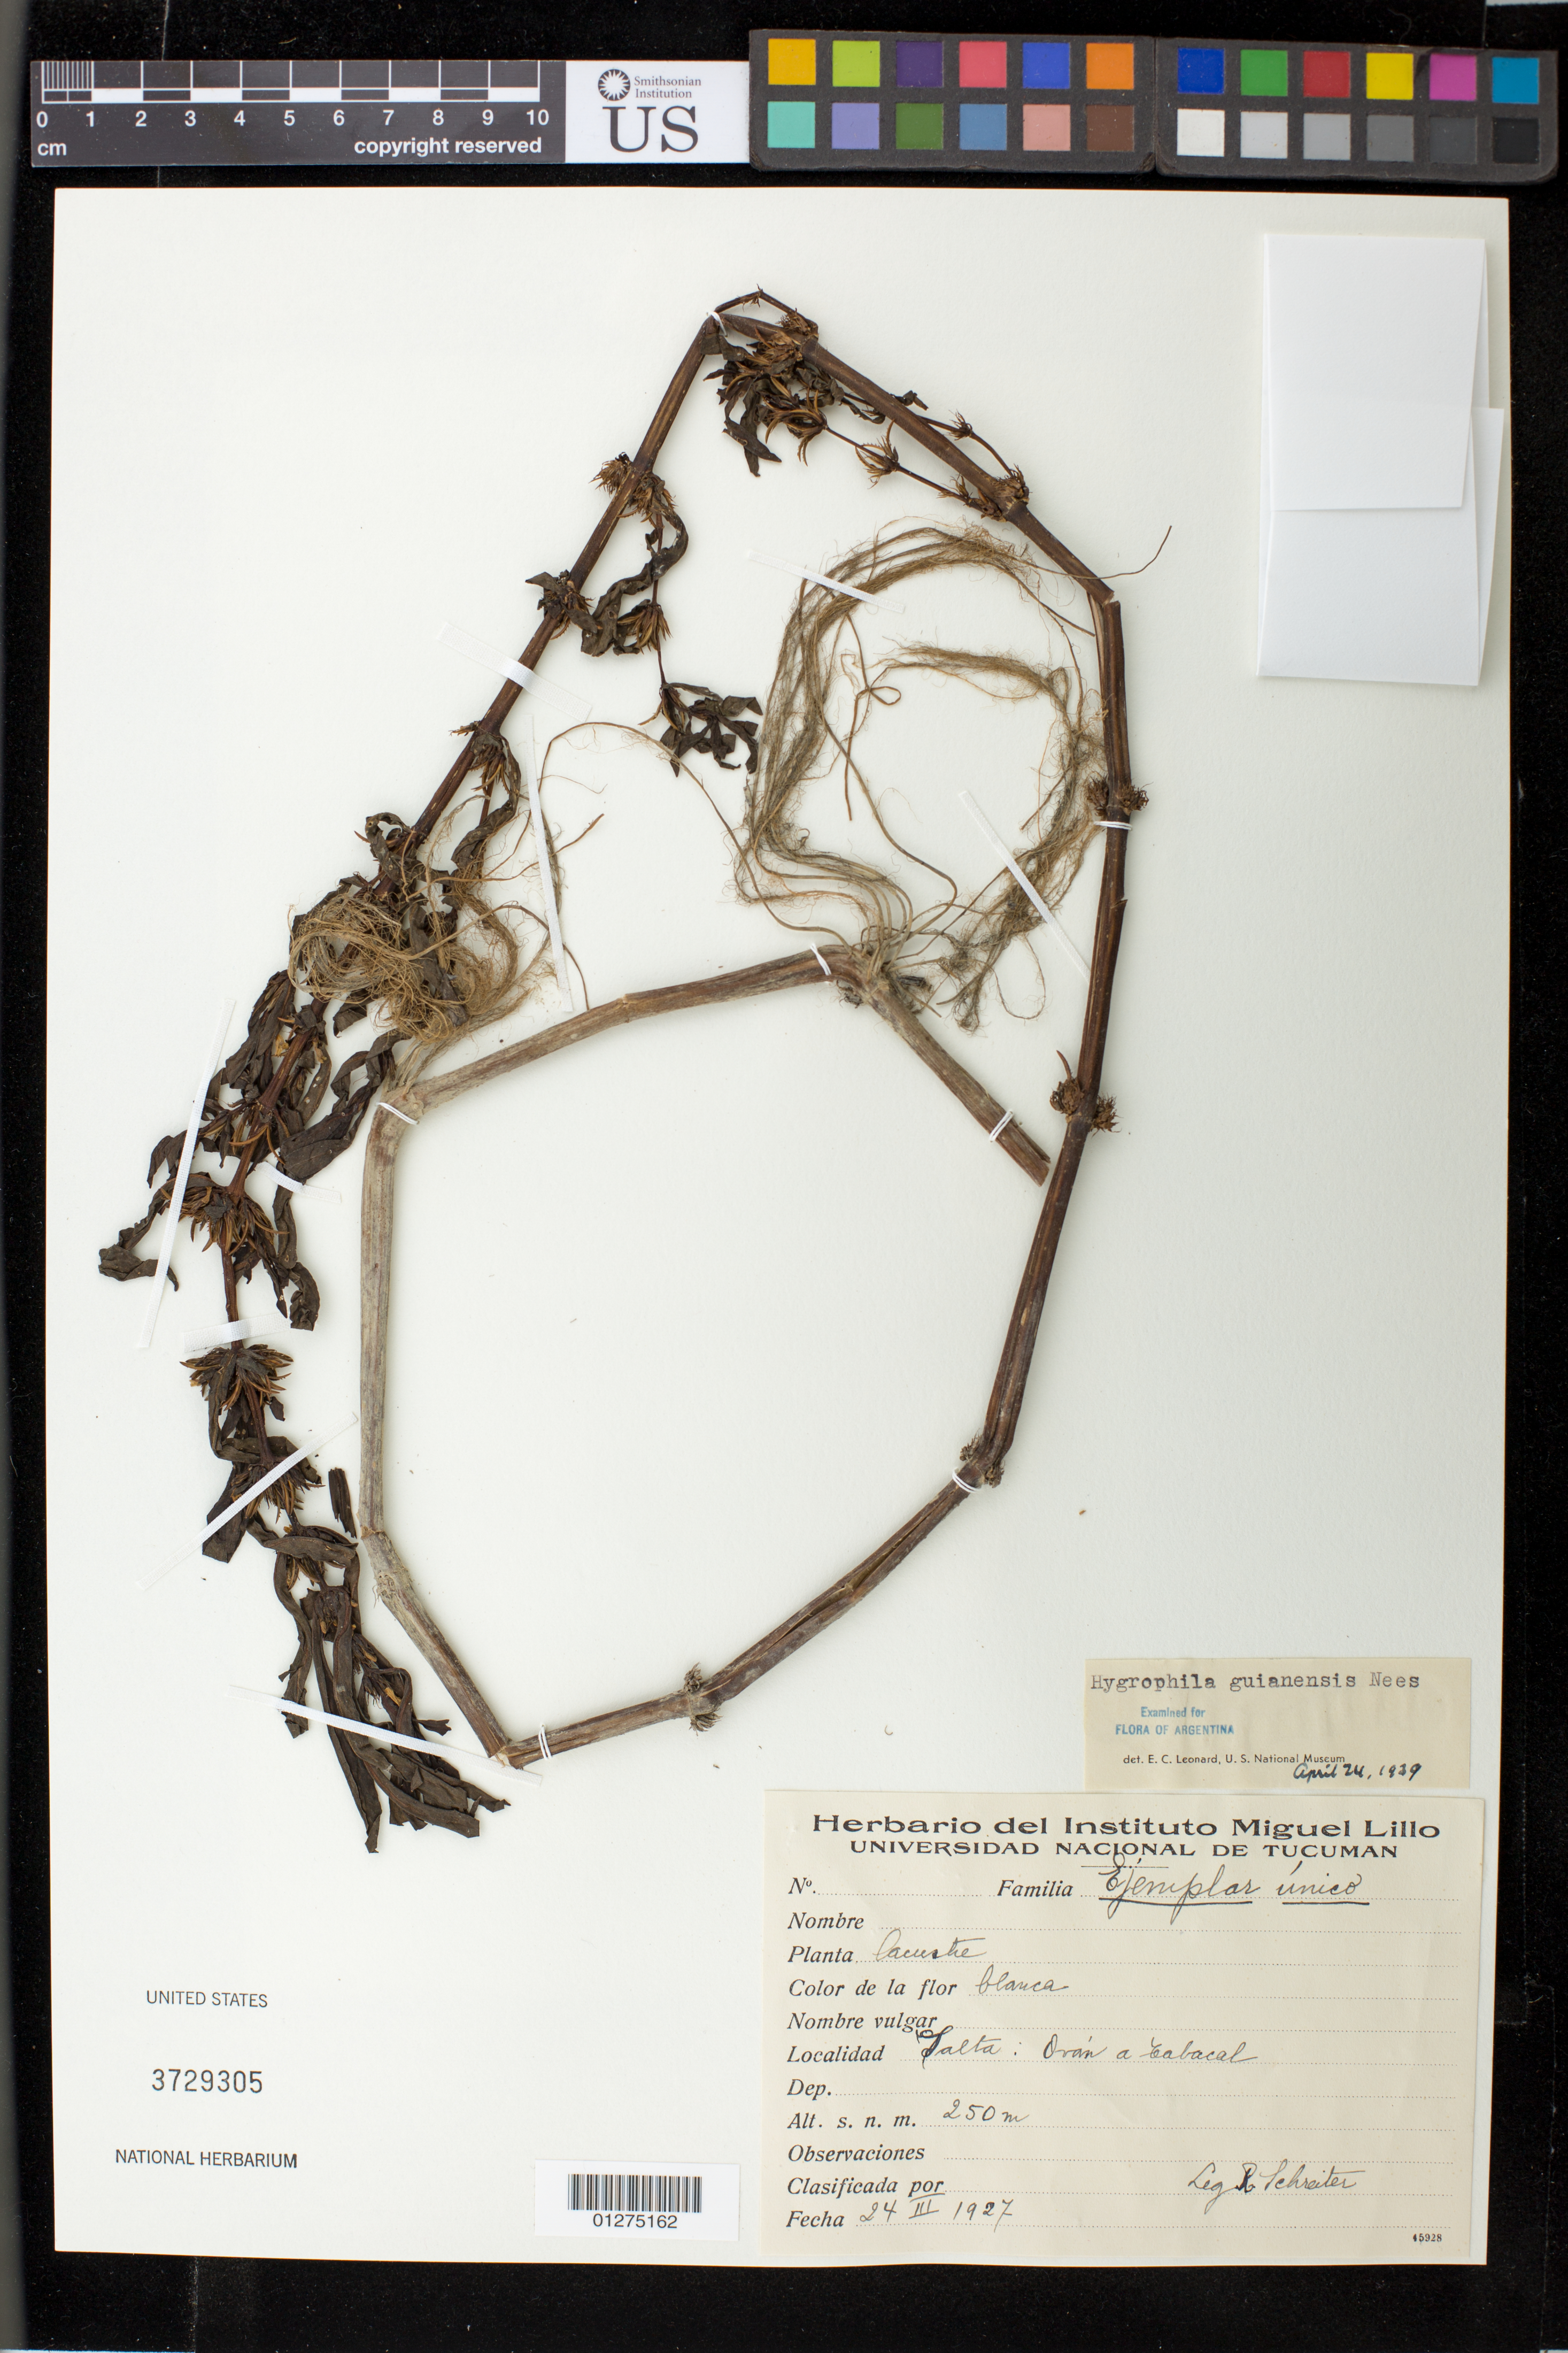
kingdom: Plantae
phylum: Tracheophyta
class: Magnoliopsida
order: Lamiales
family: Acanthaceae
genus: Hygrophila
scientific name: Hygrophila guianensis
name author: Nees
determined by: Leonard, Emery C., (US)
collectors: -. Schreiter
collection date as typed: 24-III-1927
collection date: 1927-03-24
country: Argentina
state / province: Salta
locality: Salta: Orán a cabacal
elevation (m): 250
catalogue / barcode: US 3729305